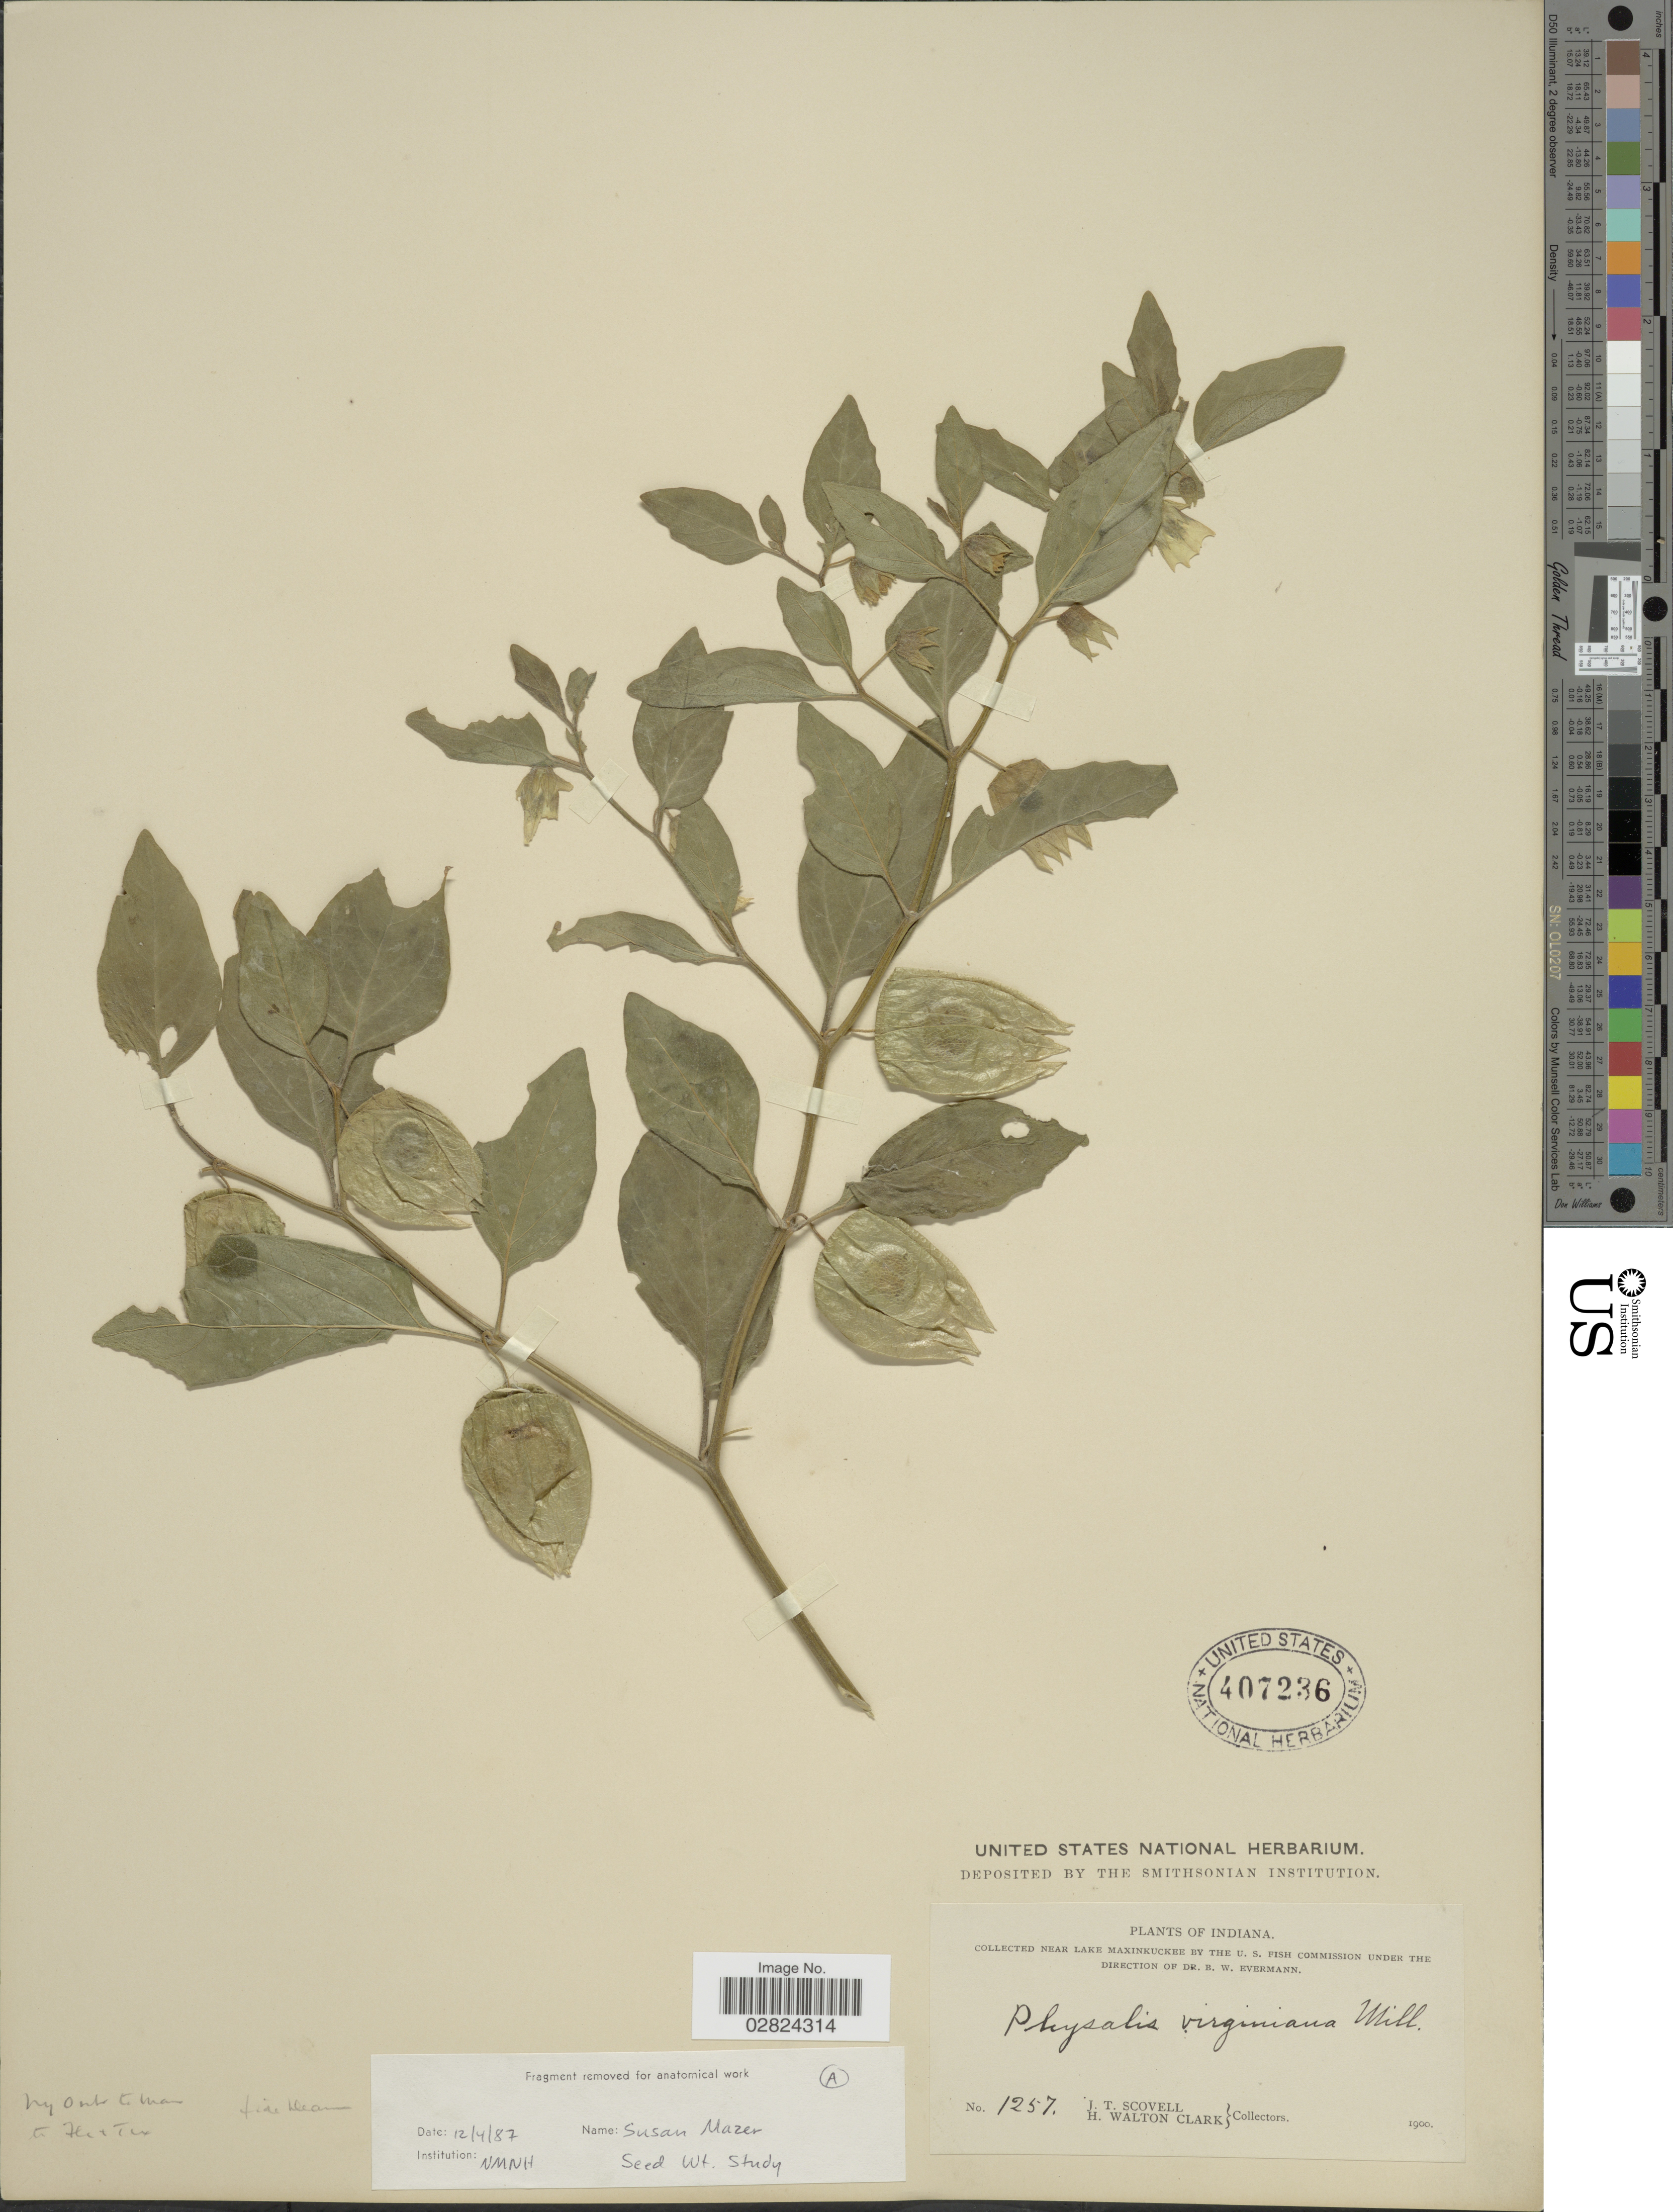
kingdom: Plantae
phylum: Tracheophyta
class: Magnoliopsida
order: Solanales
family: Solanaceae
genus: Physalis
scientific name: Physalis virginiana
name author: Mill.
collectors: J. T. Scovell & H. W. Clark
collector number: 1257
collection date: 1900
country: United States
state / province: Indiana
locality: Near Lake Maxinkuckee.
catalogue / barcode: US 407236